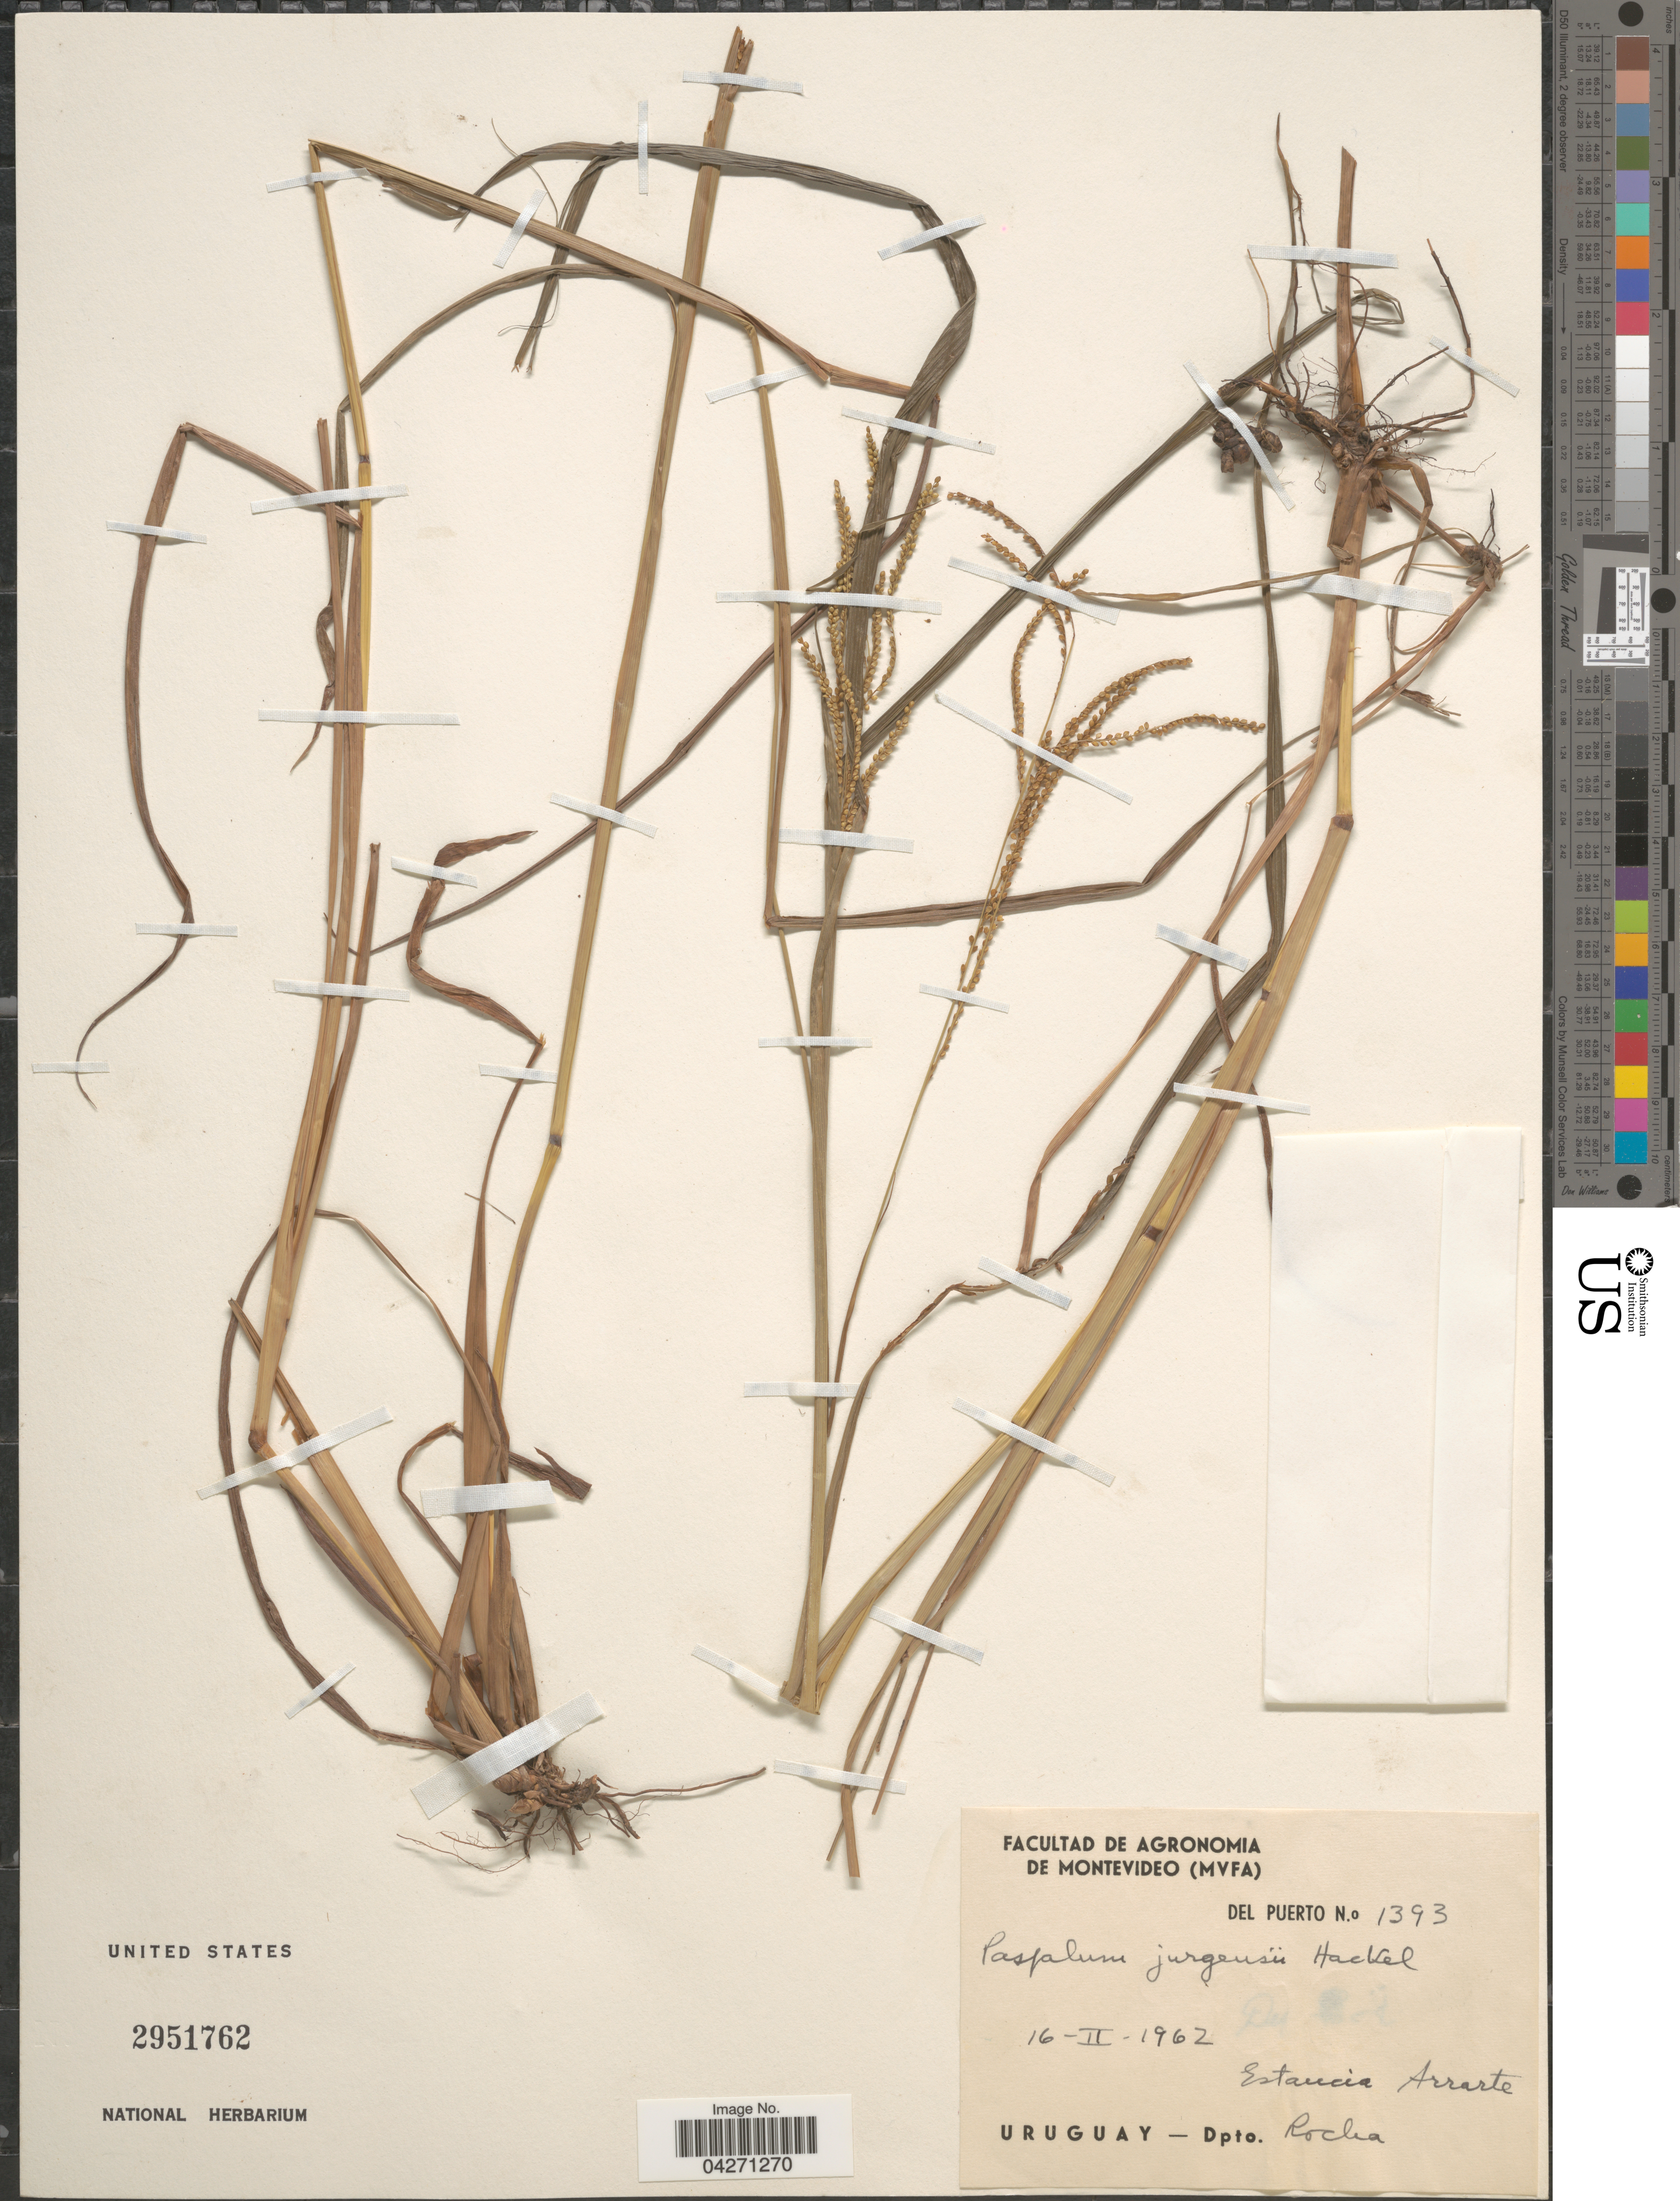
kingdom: Plantae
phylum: Tracheophyta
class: Liliopsida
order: Poales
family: Poaceae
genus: Paspalum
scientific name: Paspalum juergensii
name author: Hack.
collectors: Del Puerto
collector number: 1393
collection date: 1962-02-16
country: Uruguay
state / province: Rocha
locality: Estancia Arrarte. Dpto. Rocha.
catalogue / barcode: US 2951762